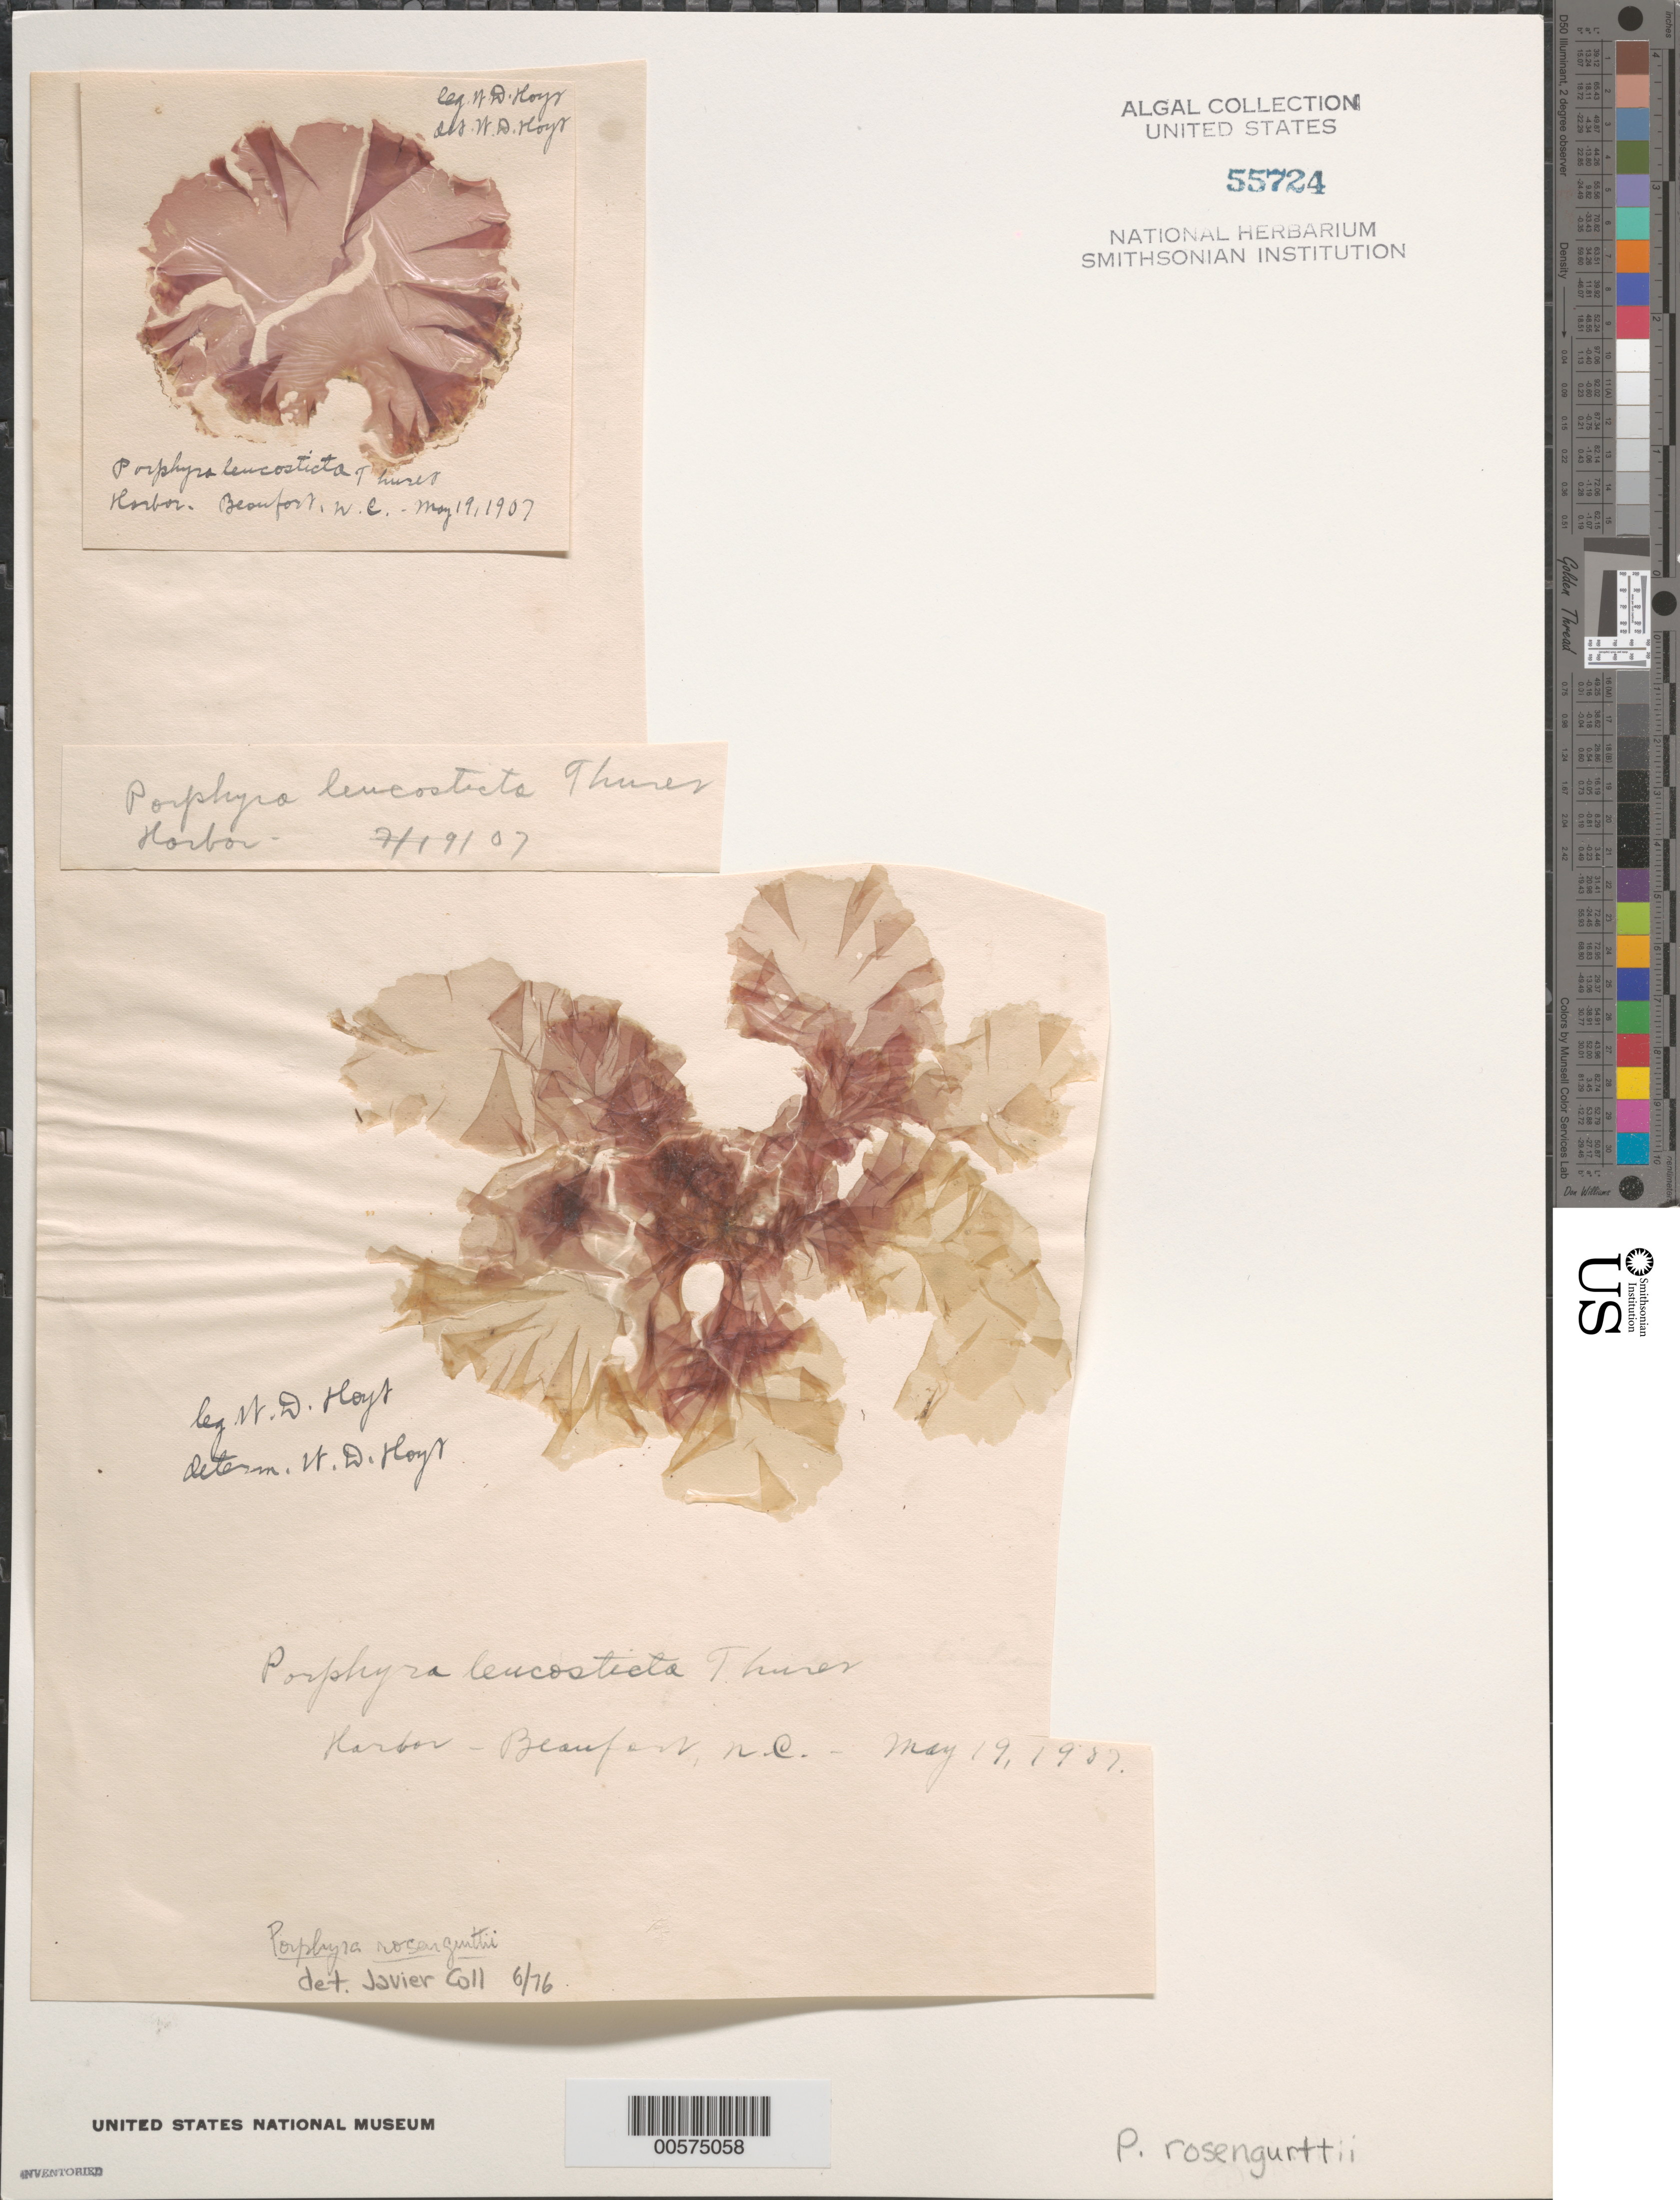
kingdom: Plantae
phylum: Rhodophyta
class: Bangiophyceae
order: Bangiales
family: Bangiaceae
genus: Porphyra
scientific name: Porphyra rosengurttii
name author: Coll & Cox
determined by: Coll, P.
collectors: W. D. Hoyt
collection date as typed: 19 May 1907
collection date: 1907-05-19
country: United States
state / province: North Carolina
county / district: Carteret County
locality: Beaufort Harbor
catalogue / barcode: US 55724